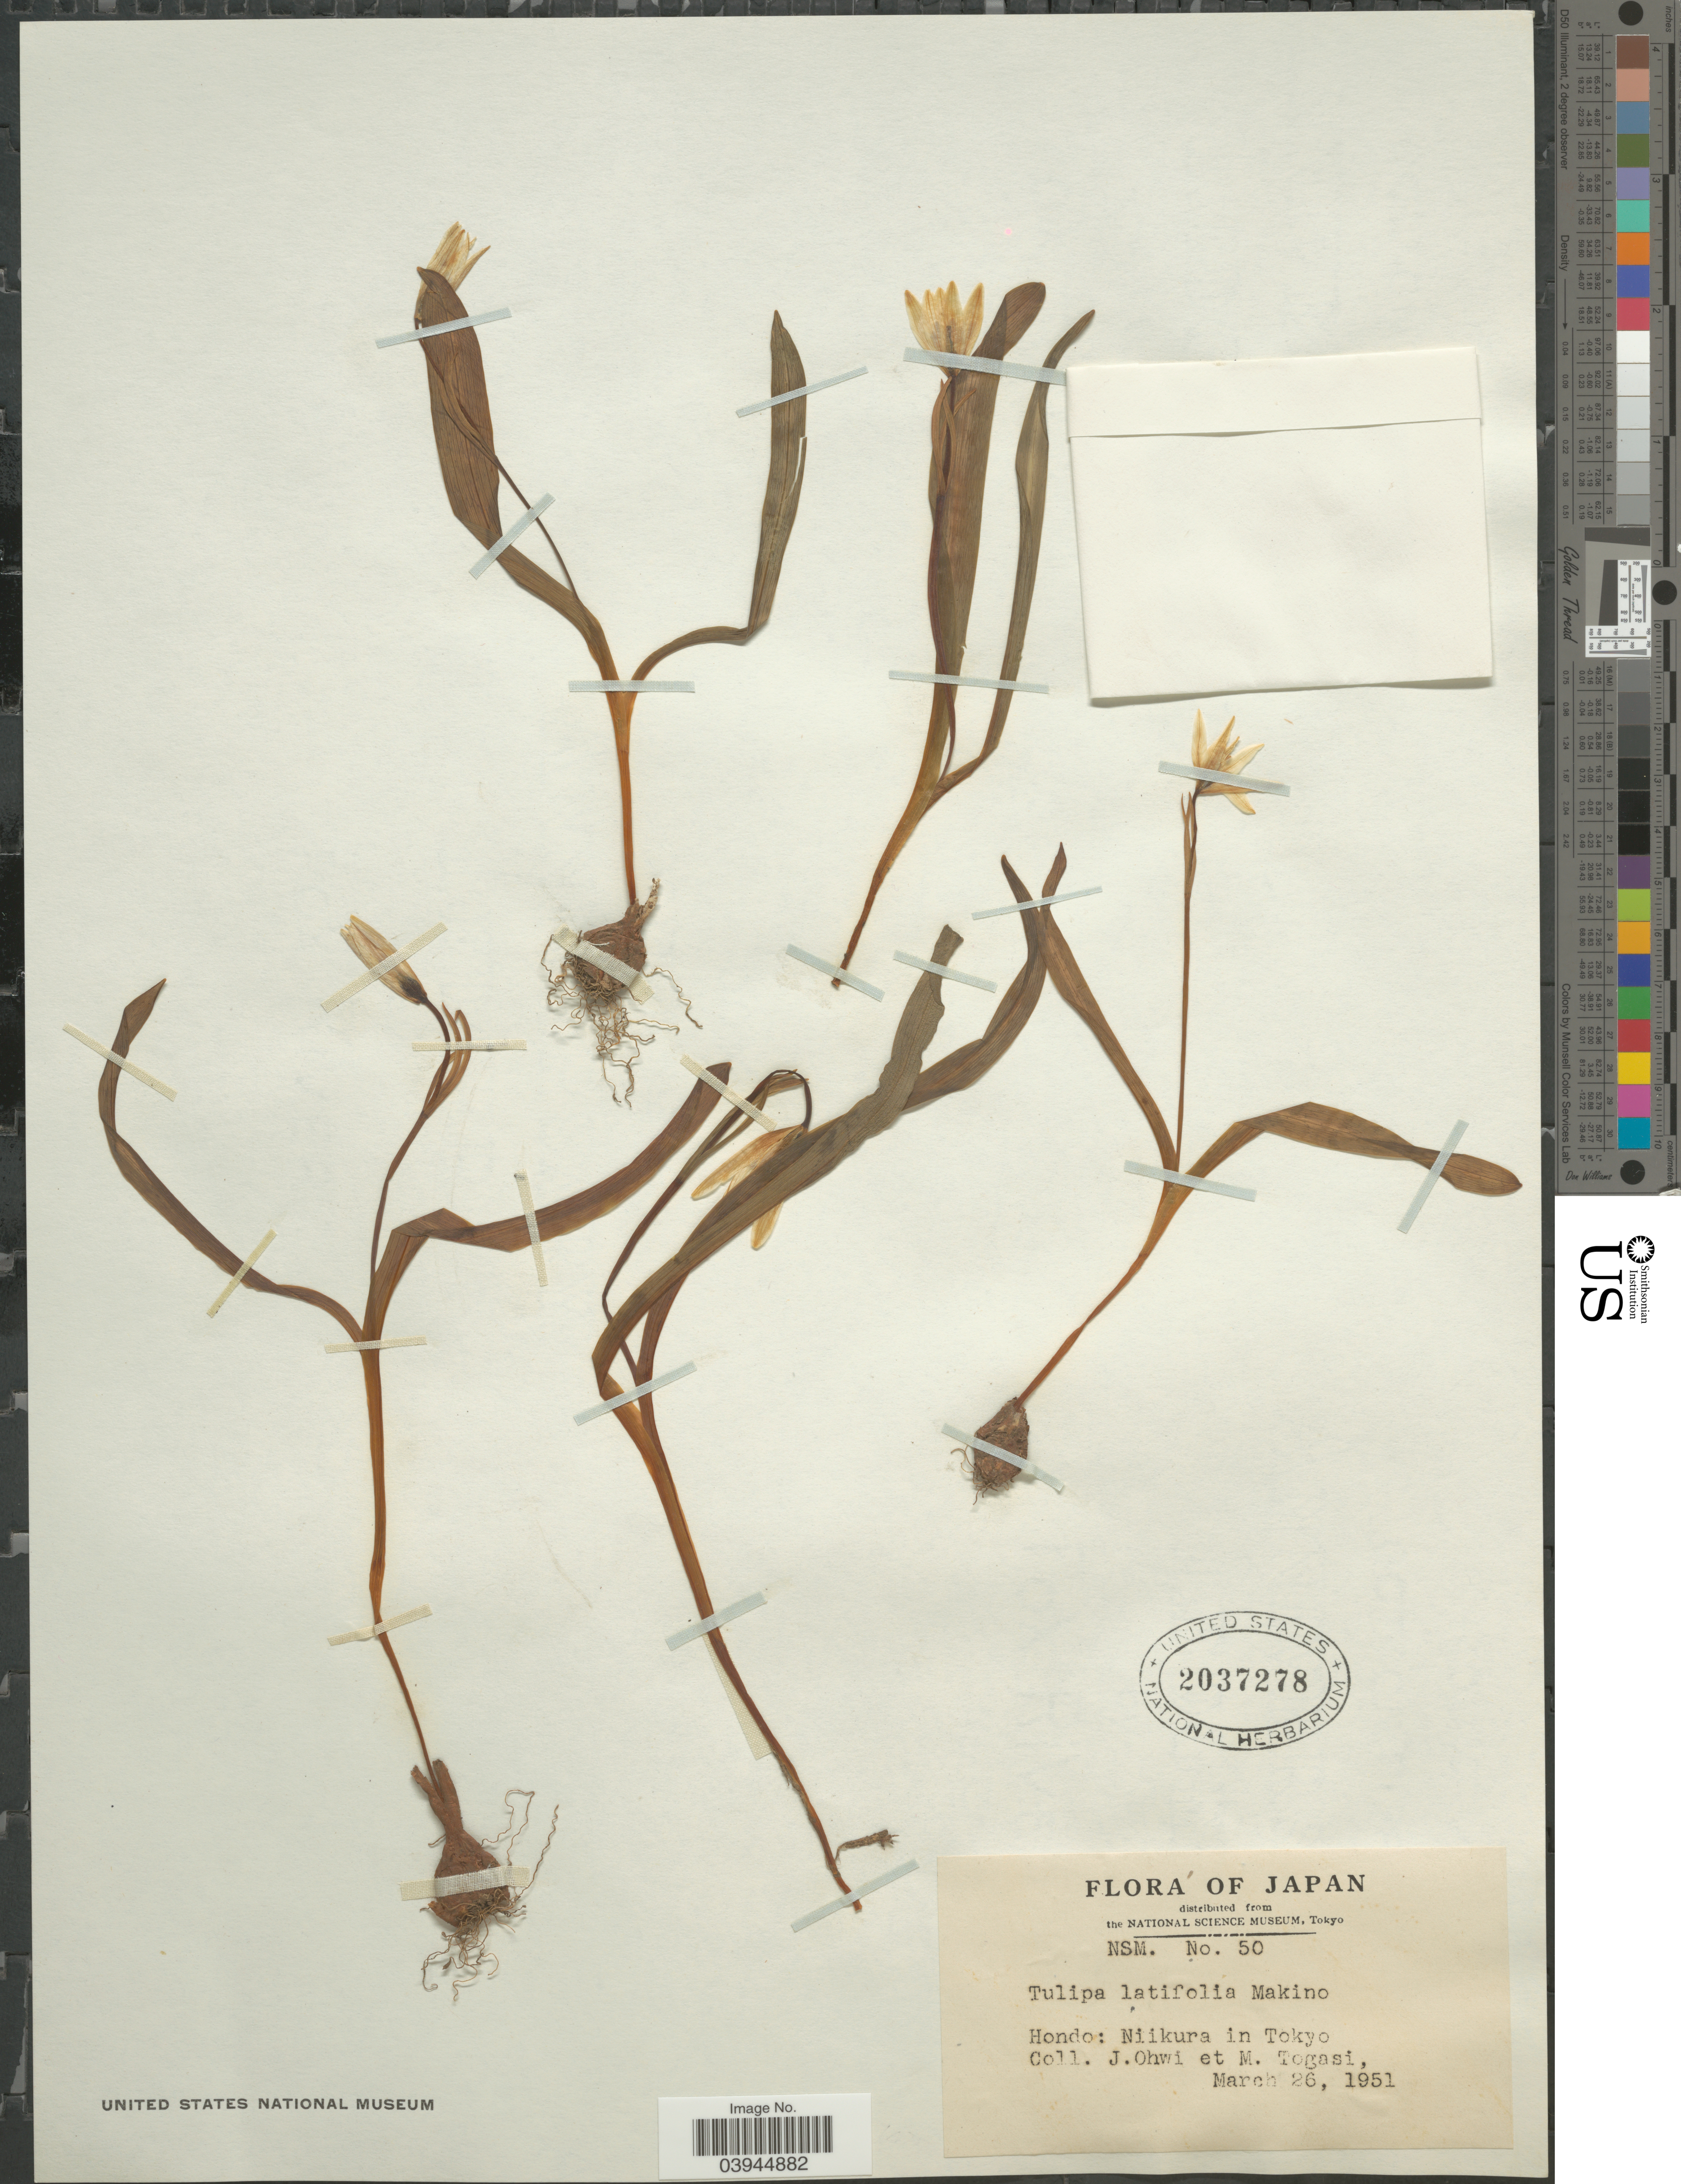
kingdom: Plantae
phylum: Tracheophyta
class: Liliopsida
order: Liliales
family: Liliaceae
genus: Tulipa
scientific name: Tulipa latifolia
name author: (Makino) Makino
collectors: J. Ohwi & M. Togasi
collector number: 50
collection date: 1951-03-26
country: Japan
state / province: Tokyo, Federal City of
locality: Hondo: Niikura in Tokyo.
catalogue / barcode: US 2037278